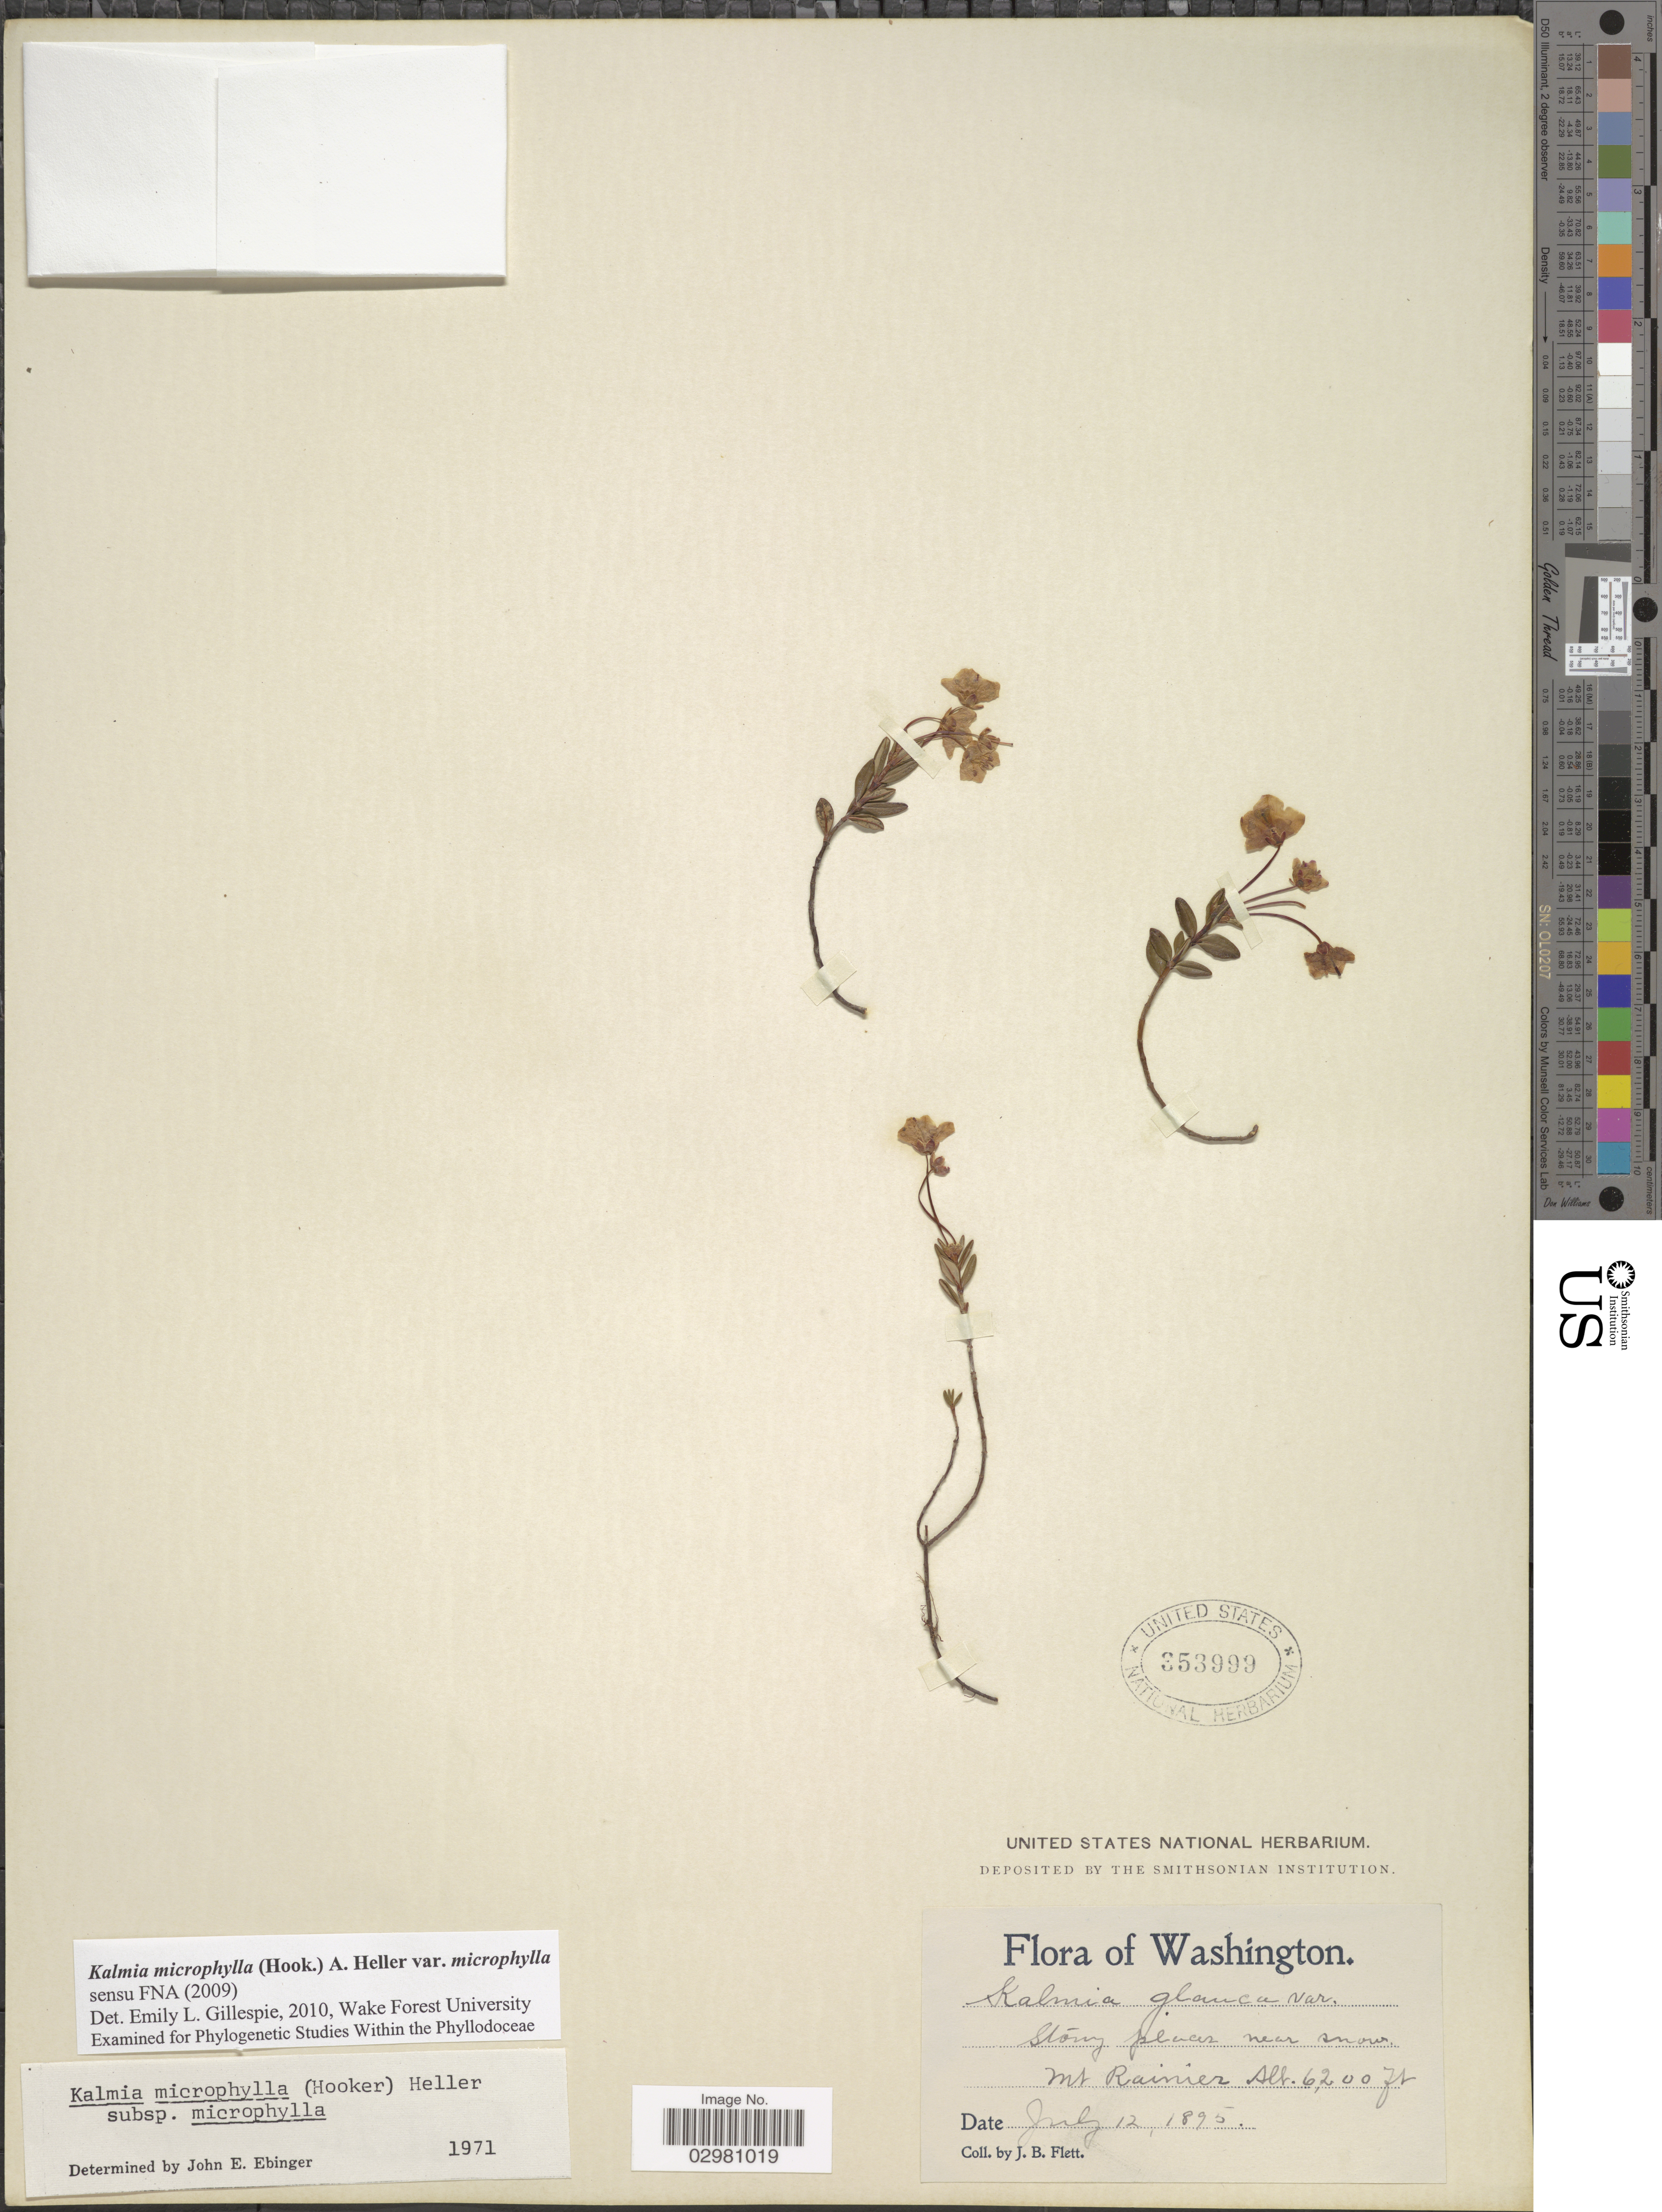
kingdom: Plantae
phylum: Tracheophyta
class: Magnoliopsida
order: Ericales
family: Ericaceae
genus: Kalmia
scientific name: Kalmia microphylla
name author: (Hook.) A. Heller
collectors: J. Flett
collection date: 1895-07-12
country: United States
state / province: Washington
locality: Stony places near snow. Mt Rainier.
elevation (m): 1890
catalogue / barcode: US 353999